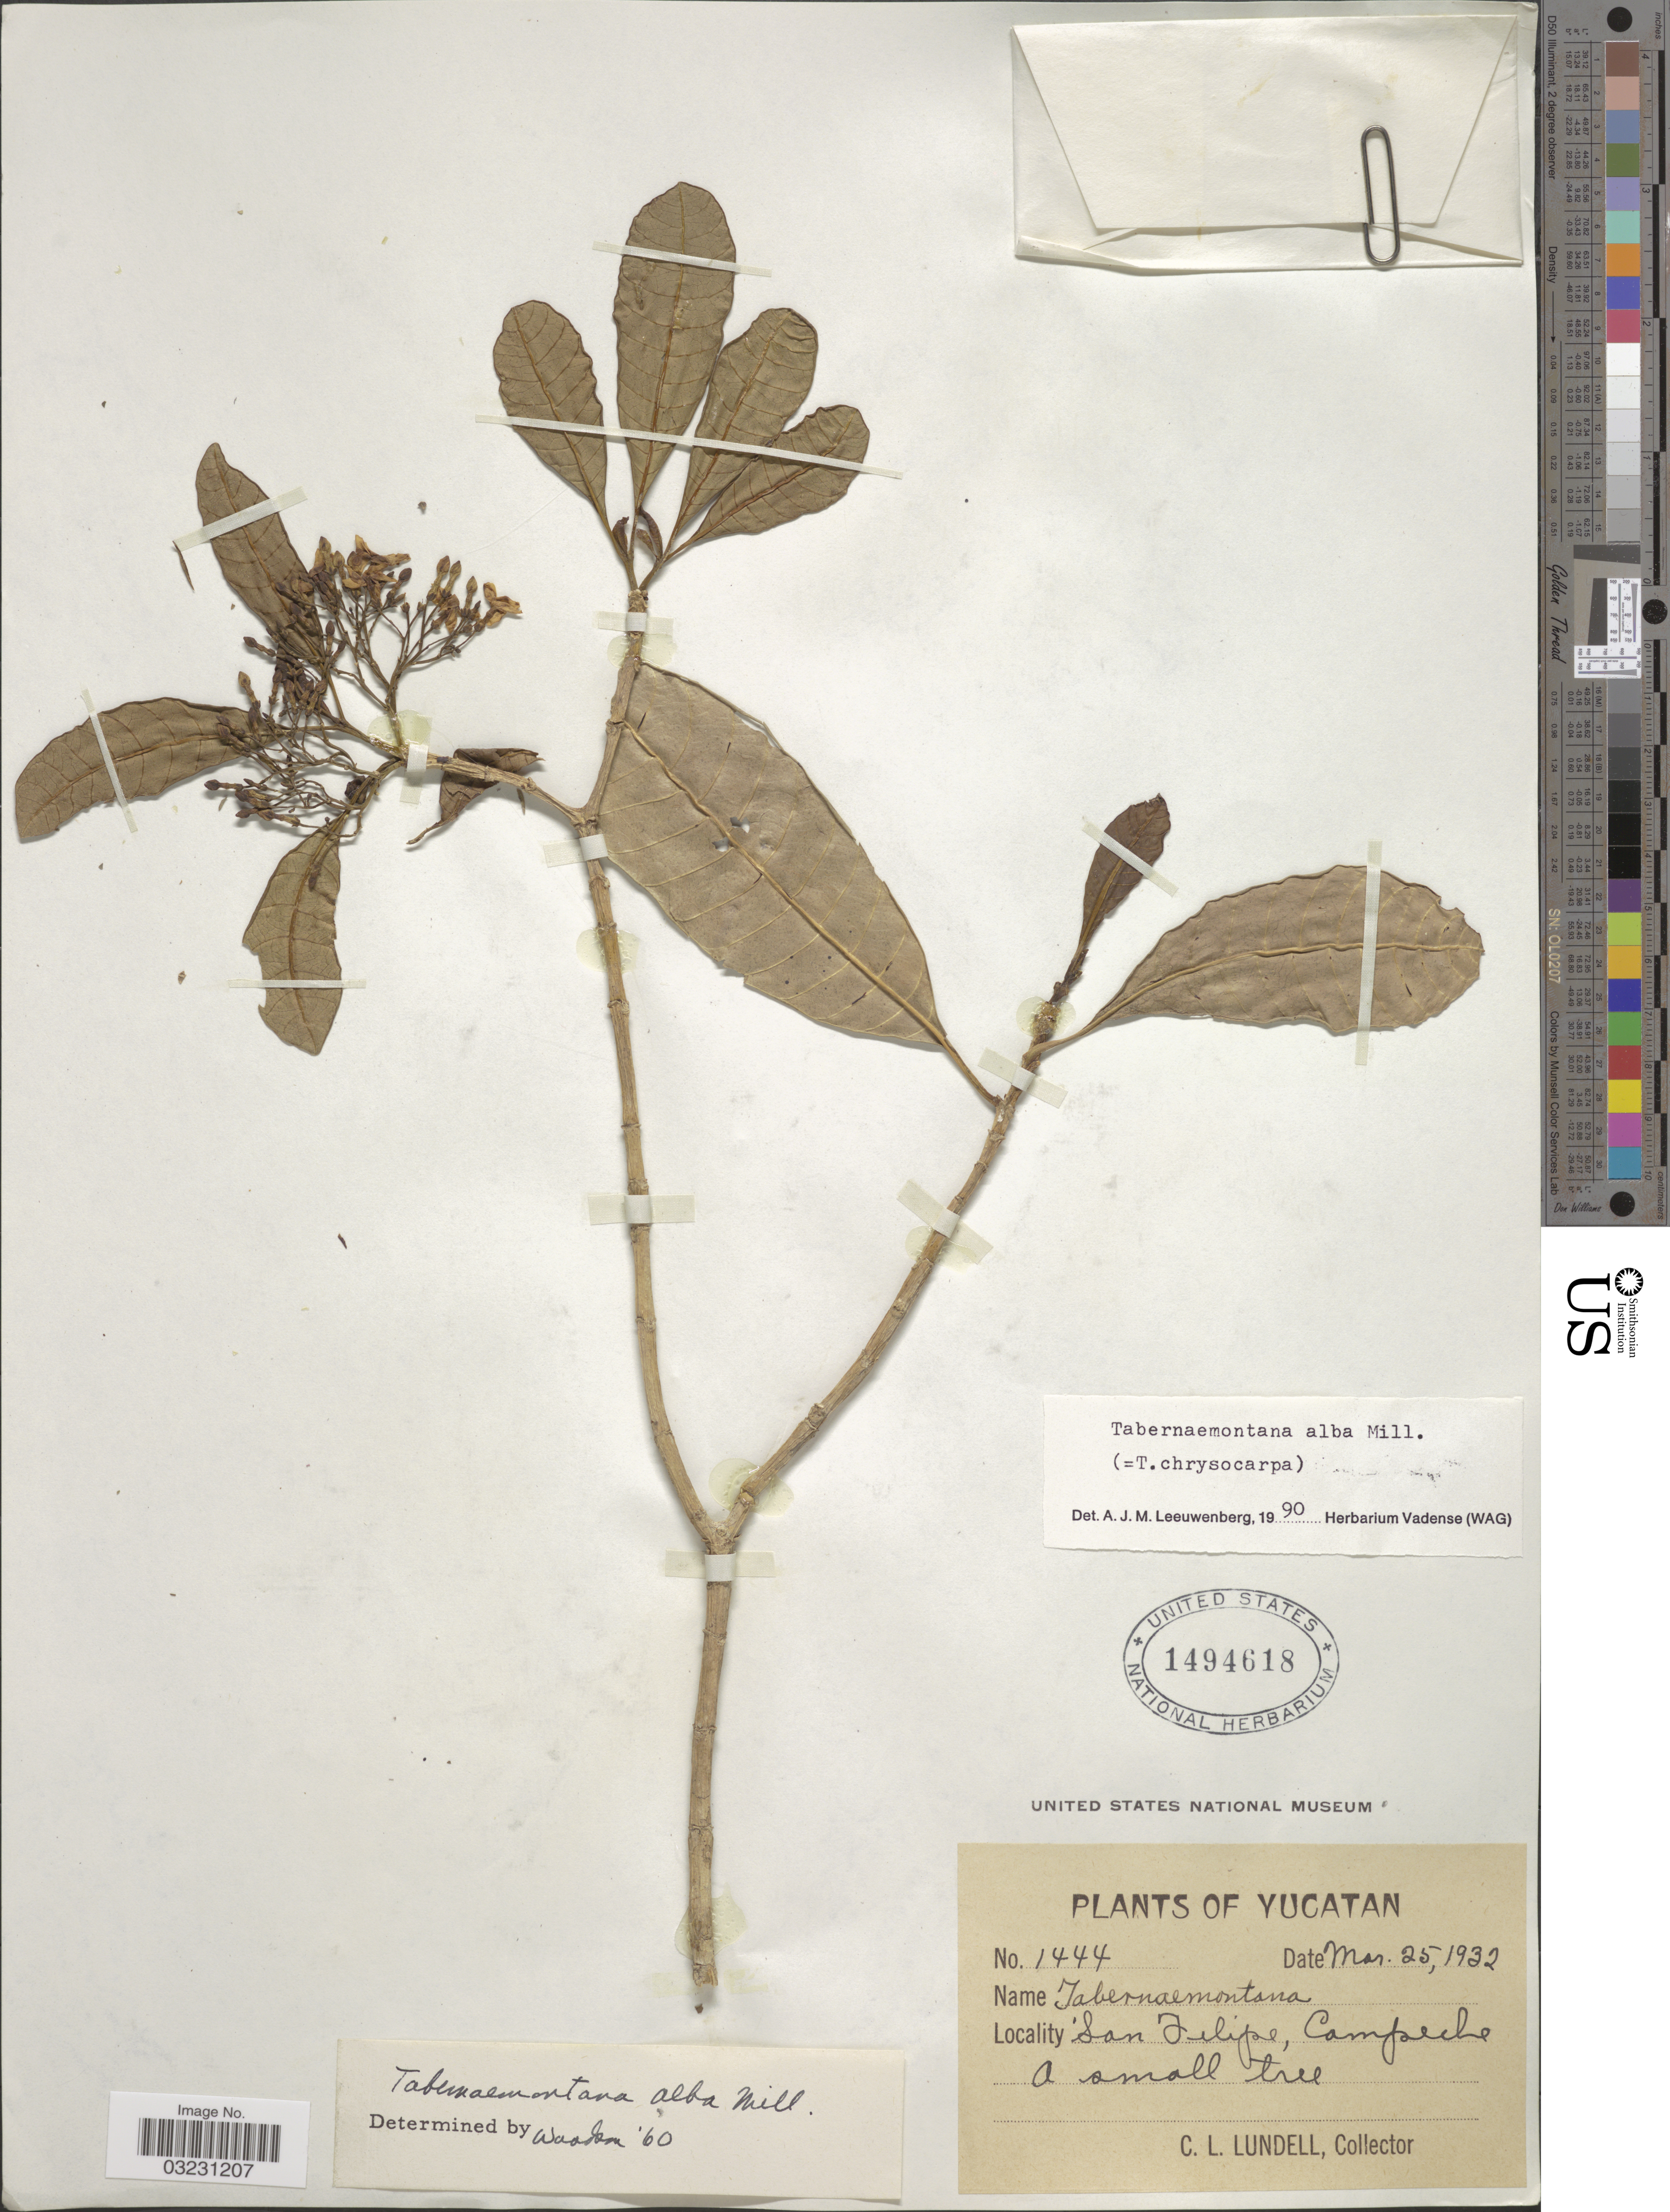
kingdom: Plantae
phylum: Tracheophyta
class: Magnoliopsida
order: Gentianales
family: Apocynaceae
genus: Tabernaemontana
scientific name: Tabernaemontana alba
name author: Mill.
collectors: C. L. Lundell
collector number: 1444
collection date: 1932-03-25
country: Mexico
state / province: Campeche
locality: San Felipe, Campeche.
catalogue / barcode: US 1494618